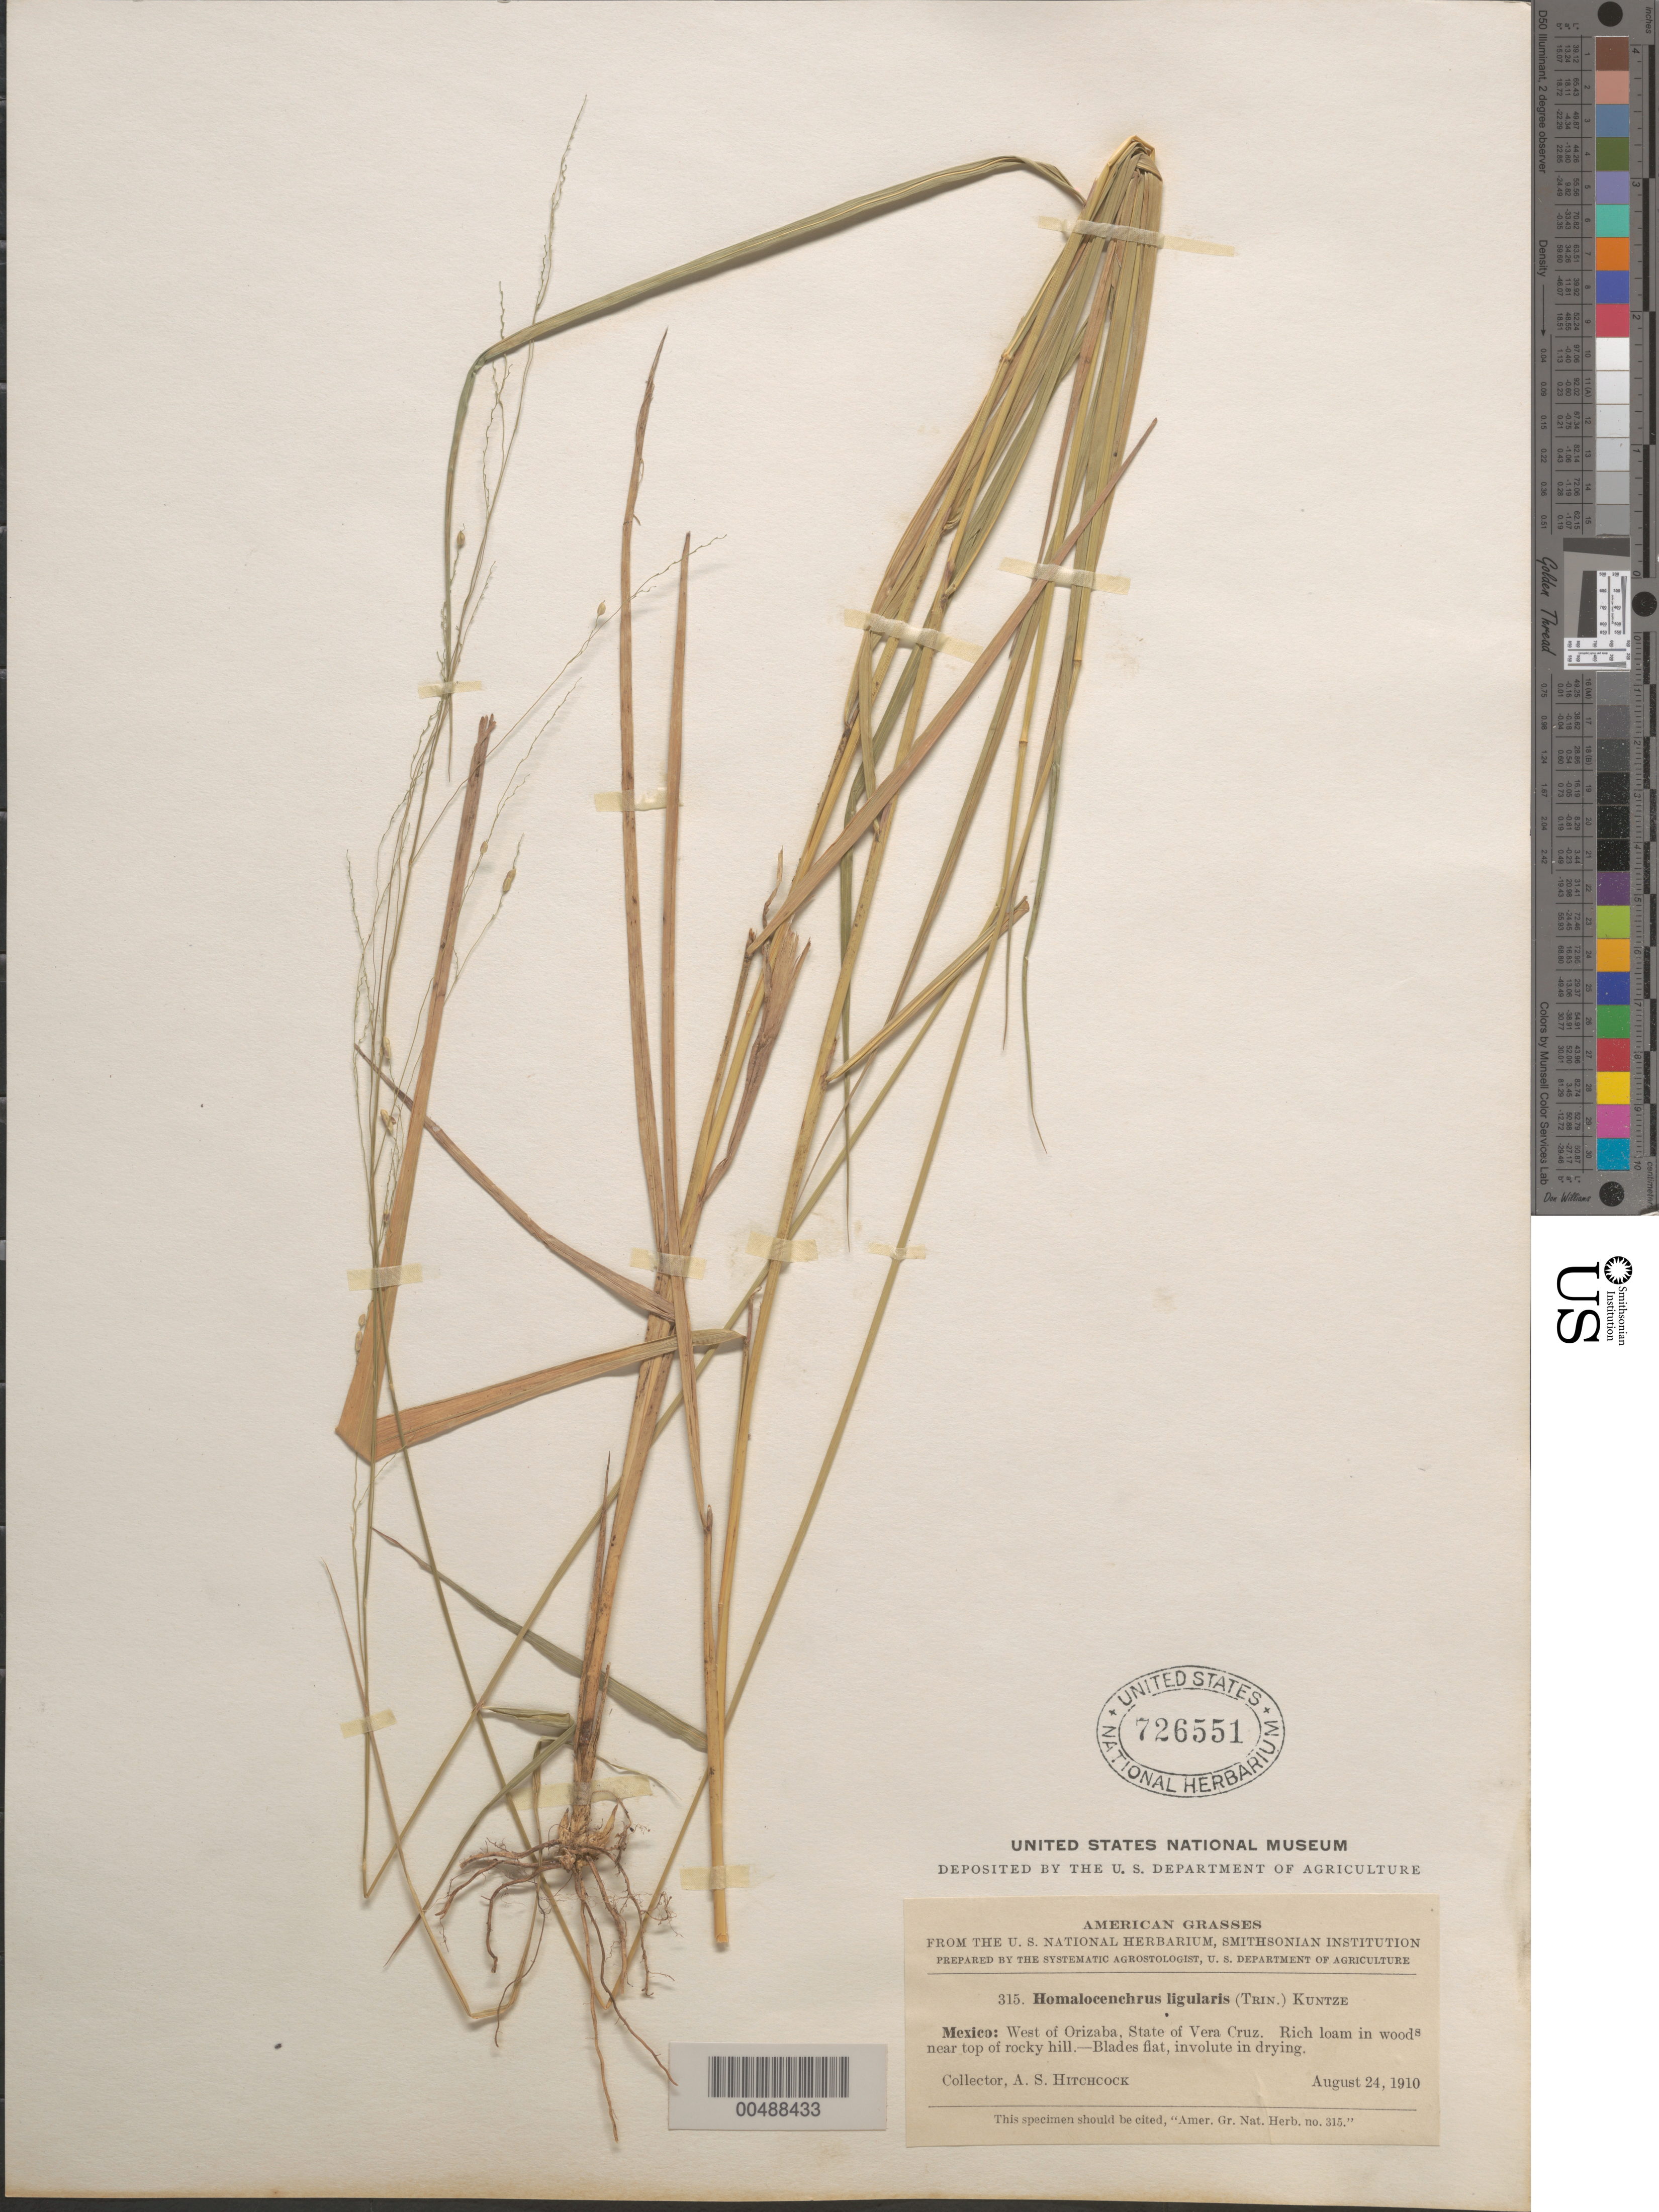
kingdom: Plantae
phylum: Tracheophyta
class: Liliopsida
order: Poales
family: Poaceae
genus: Leersia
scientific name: Leersia ligularis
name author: Trin.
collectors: A. S. Hitchcock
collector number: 315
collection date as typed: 24 Aug 1910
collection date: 1910-08-24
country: Mexico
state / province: Veracruz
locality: W of Orizaba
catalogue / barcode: US 726551